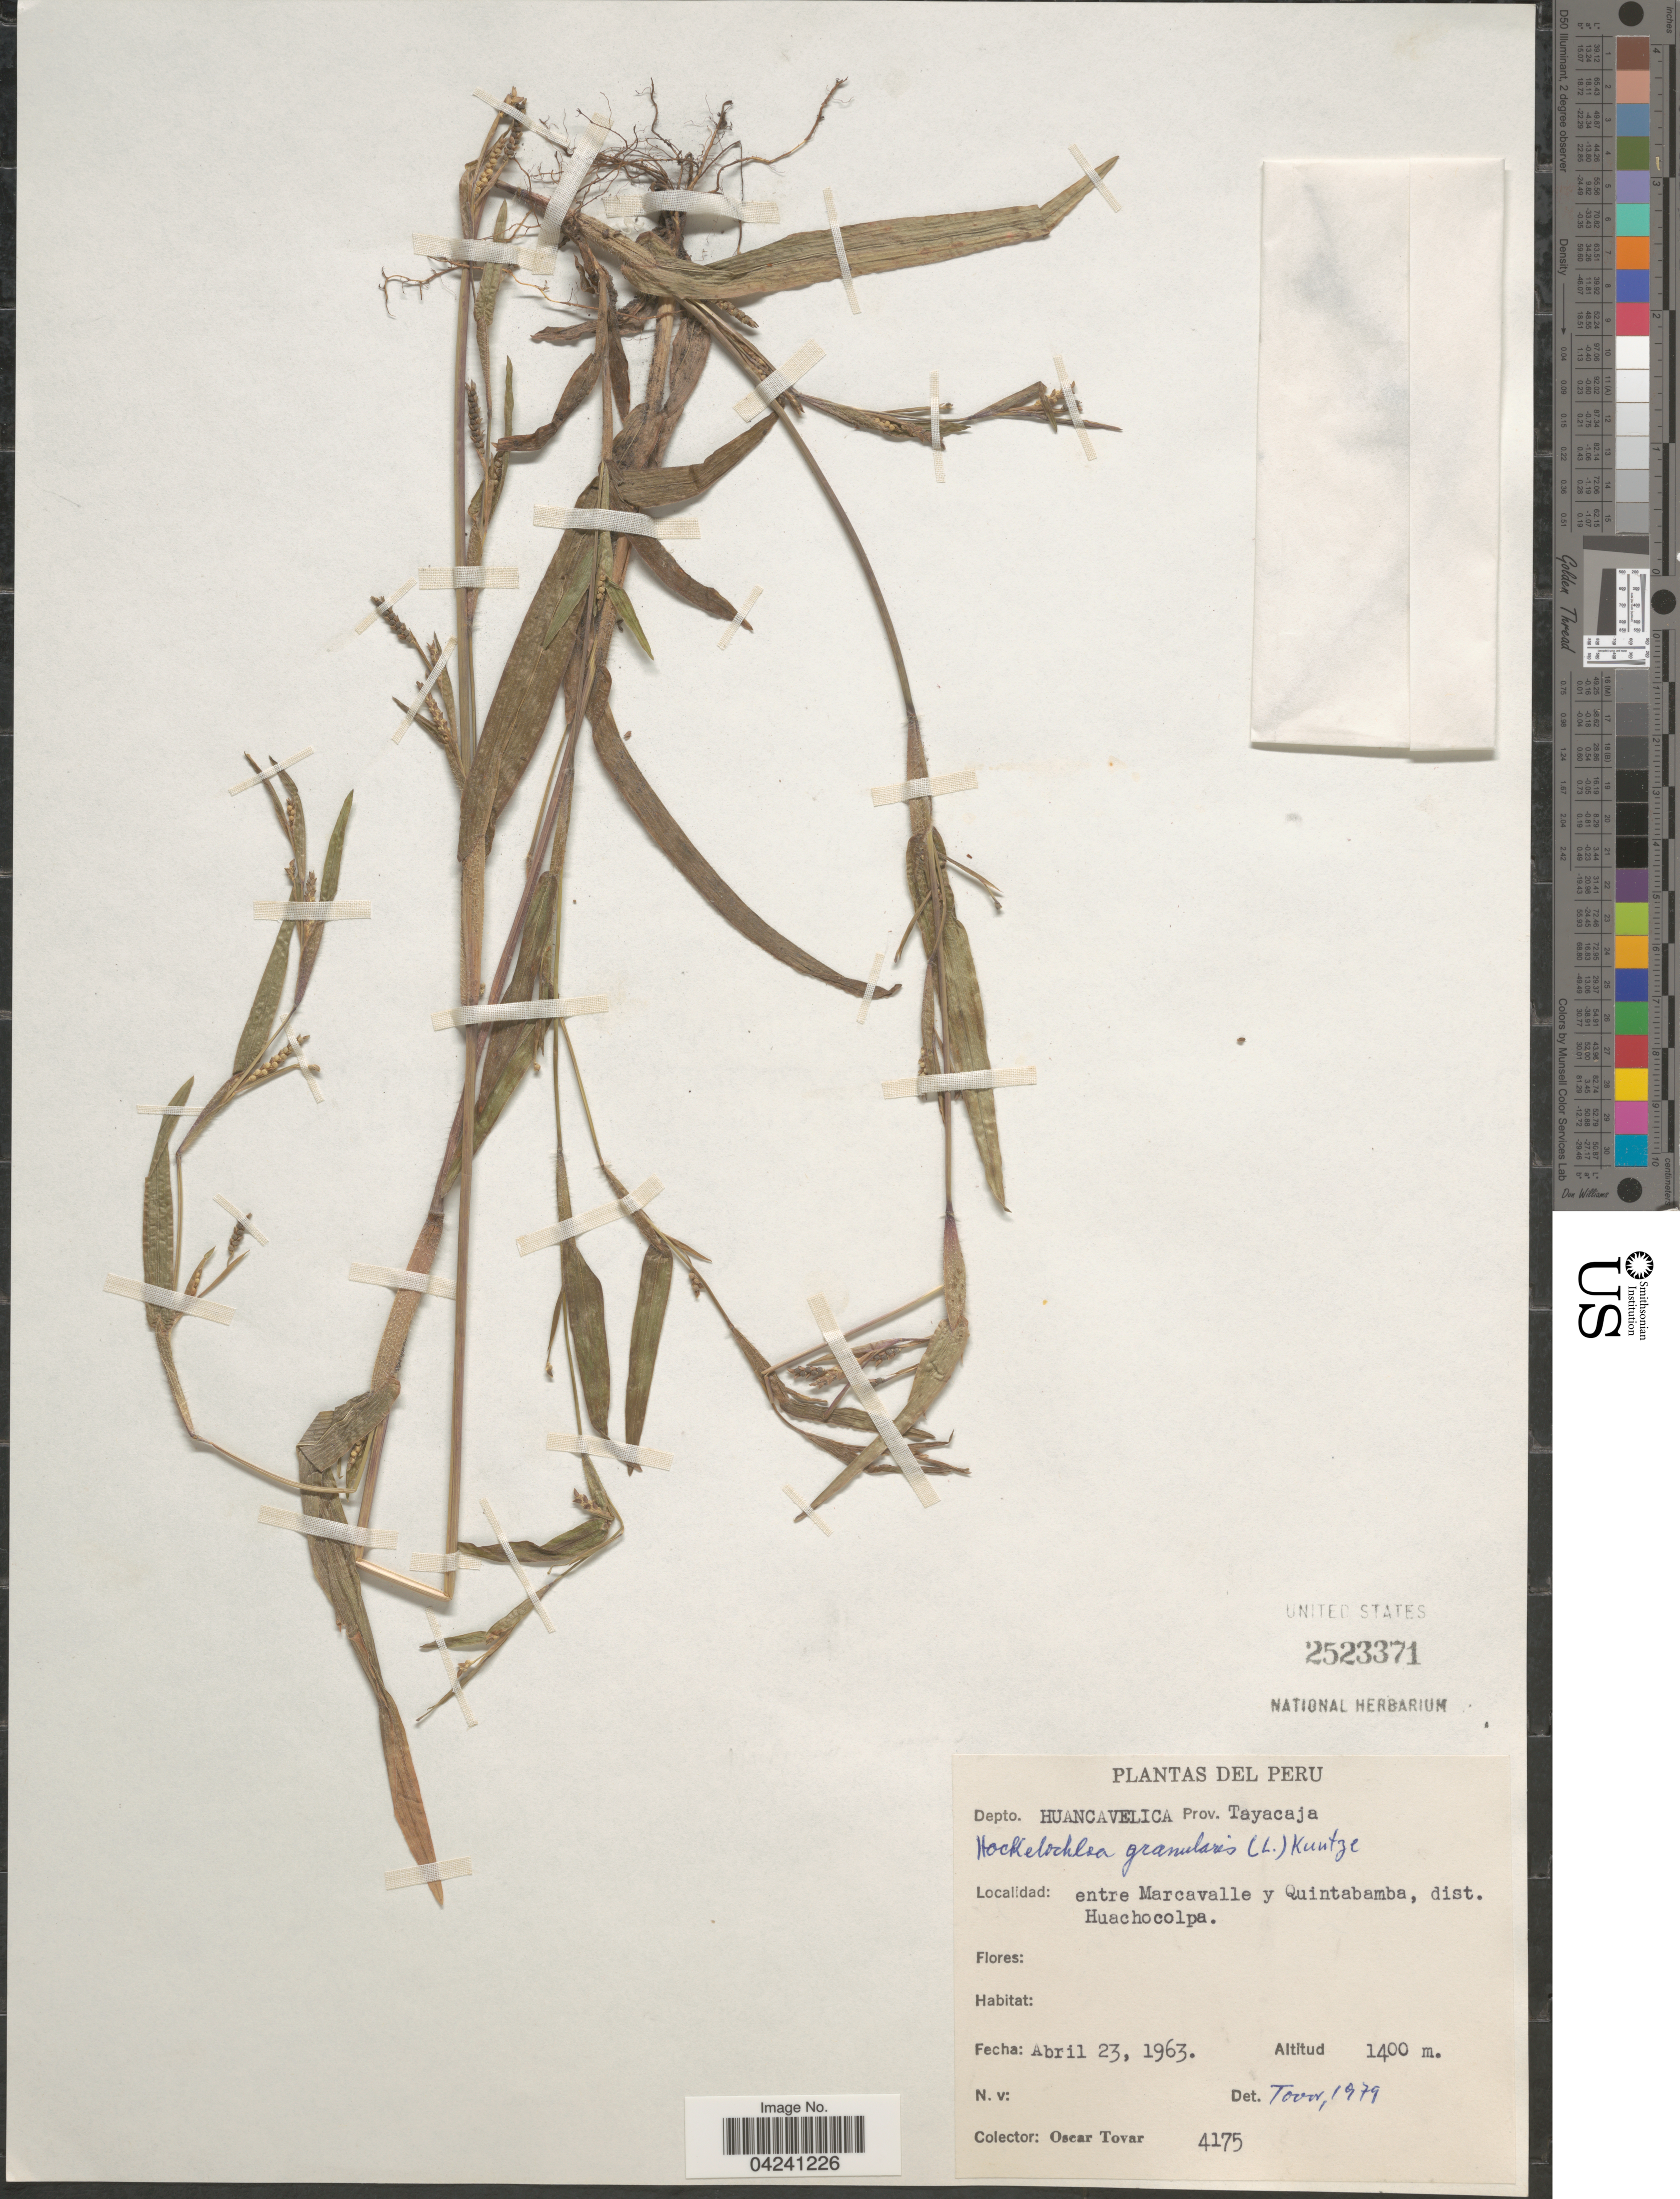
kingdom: Plantae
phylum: Tracheophyta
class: Liliopsida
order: Poales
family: Poaceae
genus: Hackelochloa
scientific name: Hackelochloa granularis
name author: (L.) Kuntze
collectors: Ó. Tovar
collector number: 4175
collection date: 1963-04-23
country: Peru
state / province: Huancavelica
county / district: Tayacaja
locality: Depto. Huancavelica. Prov. Tayacaja. Entre Marcavalle y Quintabamba, dist. Huachocolpa.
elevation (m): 1400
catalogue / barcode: US 2523371